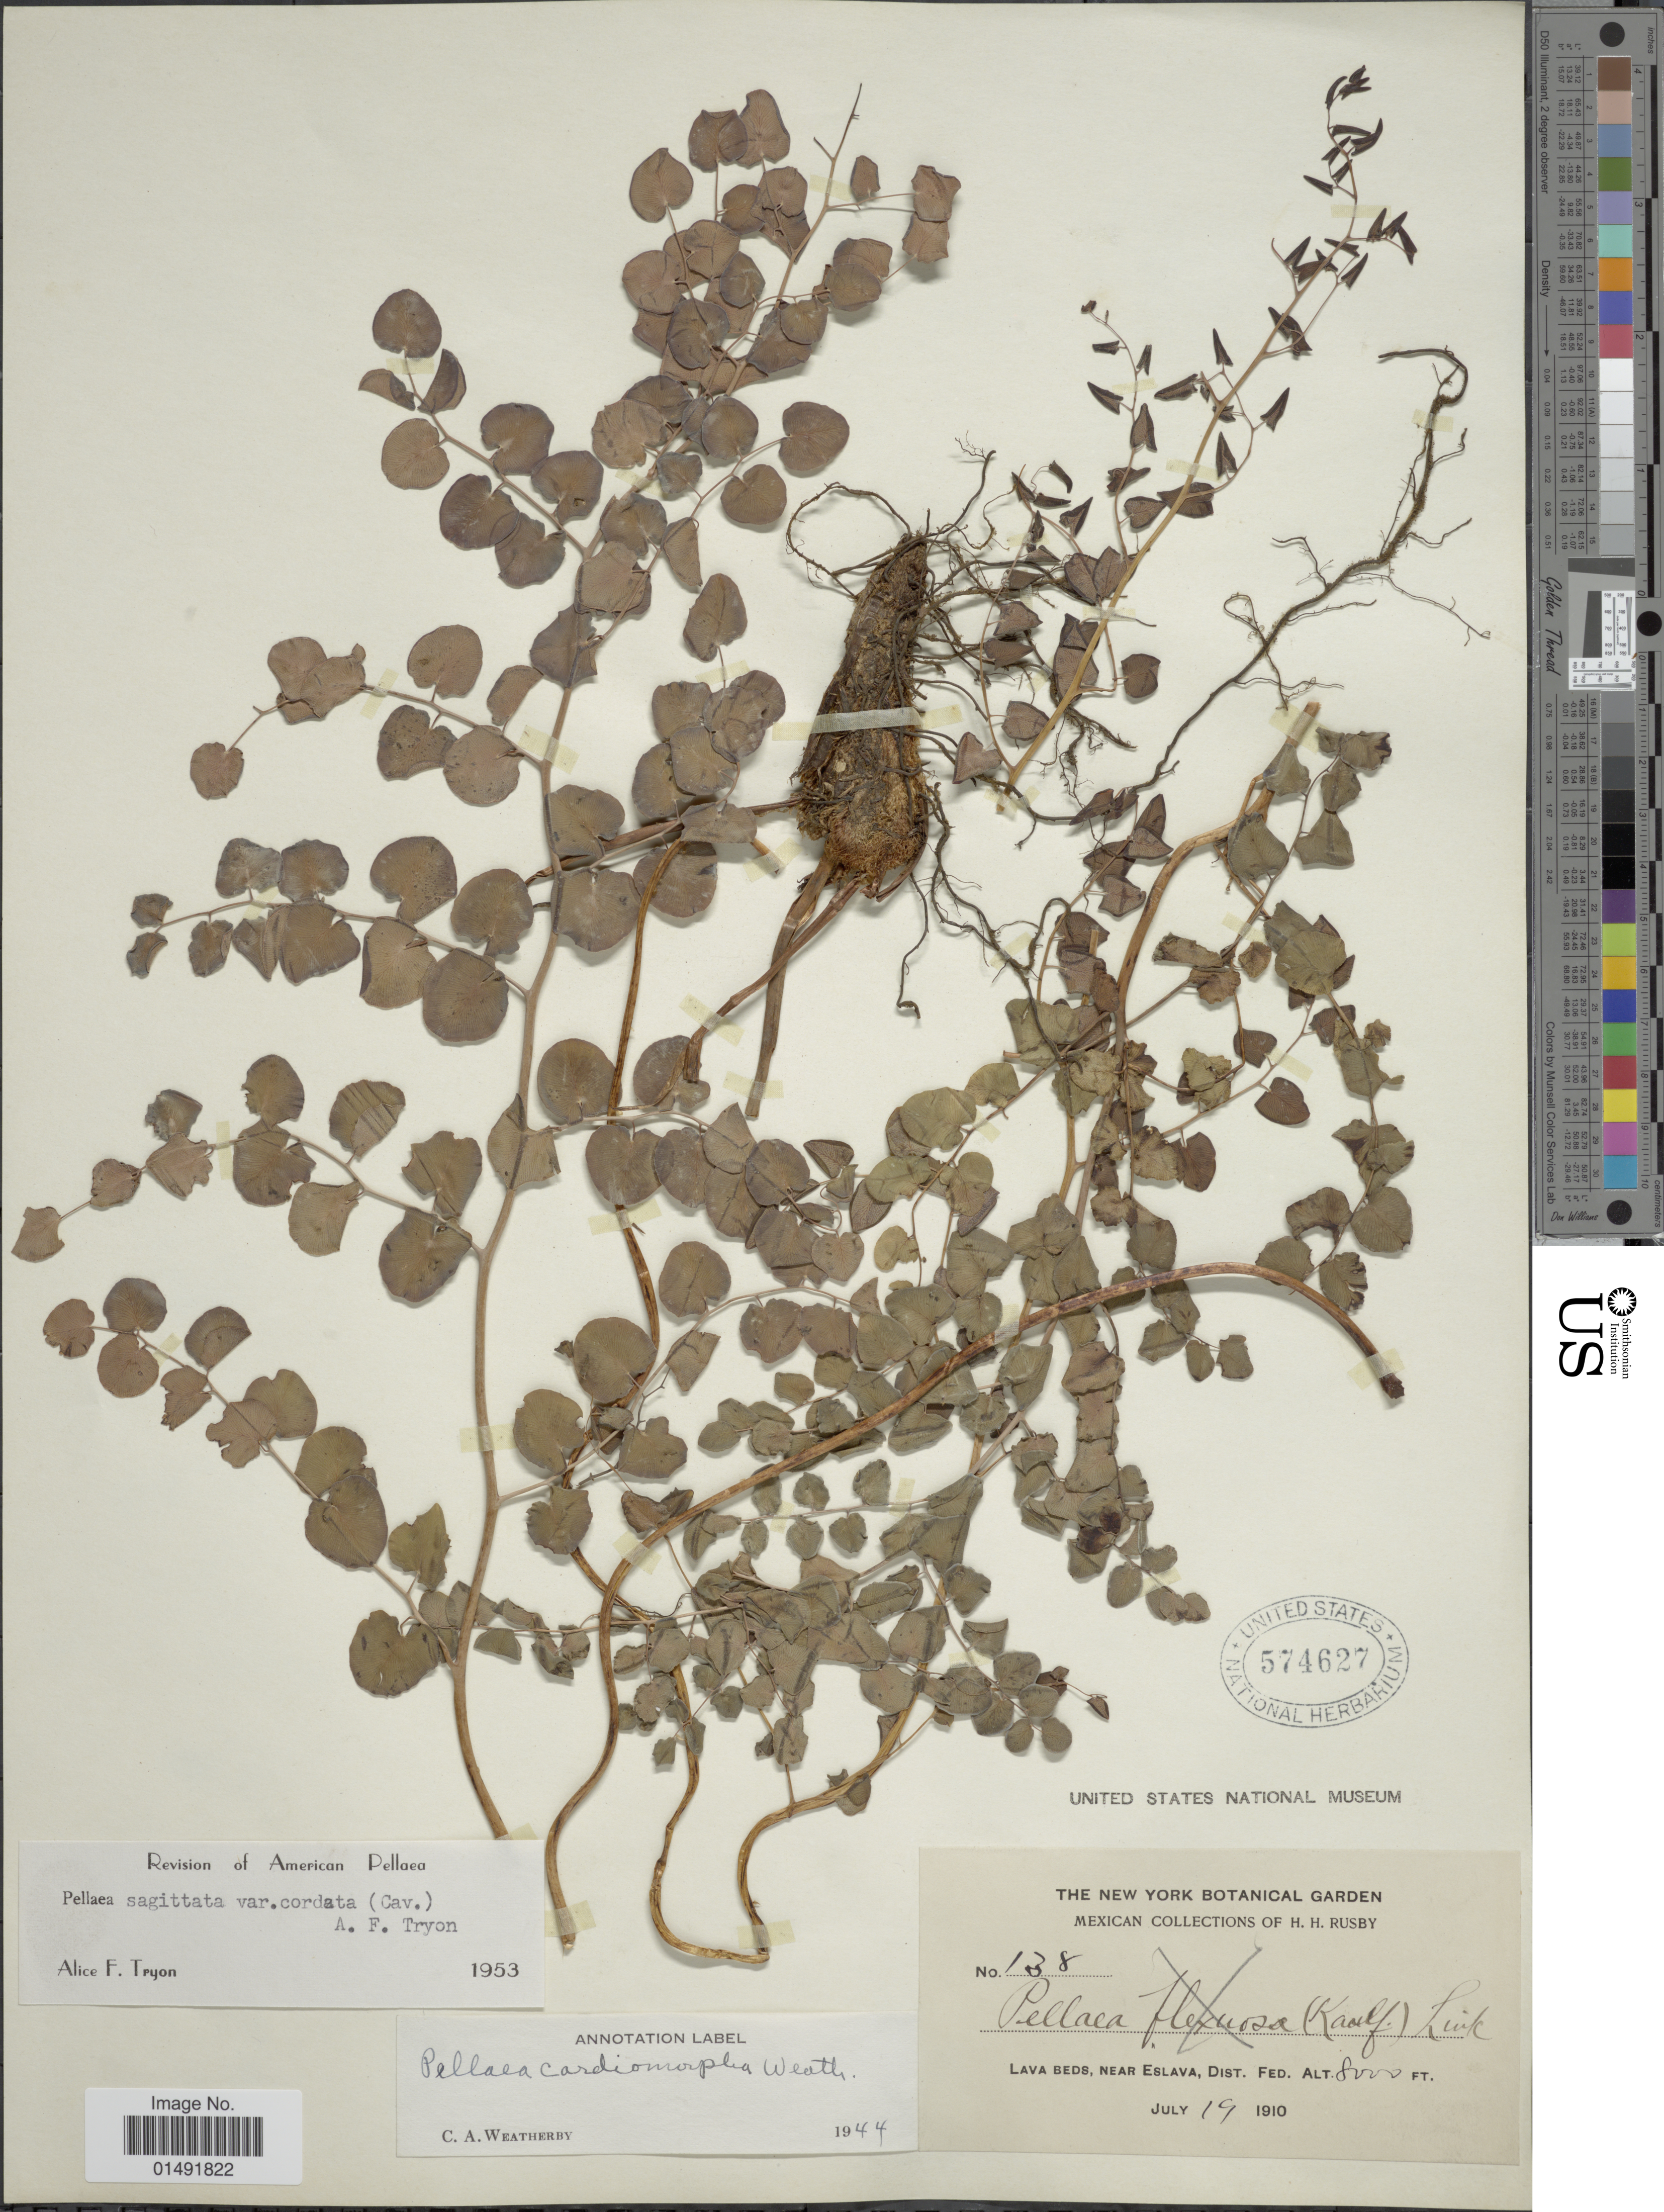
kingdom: Plantae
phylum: Tracheophyta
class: Polypodiopsida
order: Polypodiales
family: Pteridaceae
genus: Pellaea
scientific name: Pellaea cordifolia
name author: (Sessé) A.R. Sm.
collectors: H. H. Rusby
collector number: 138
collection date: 1910-07-19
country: Mexico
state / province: Distrito Federal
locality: Lava beds, near Eslava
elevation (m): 2438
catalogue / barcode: US 574627